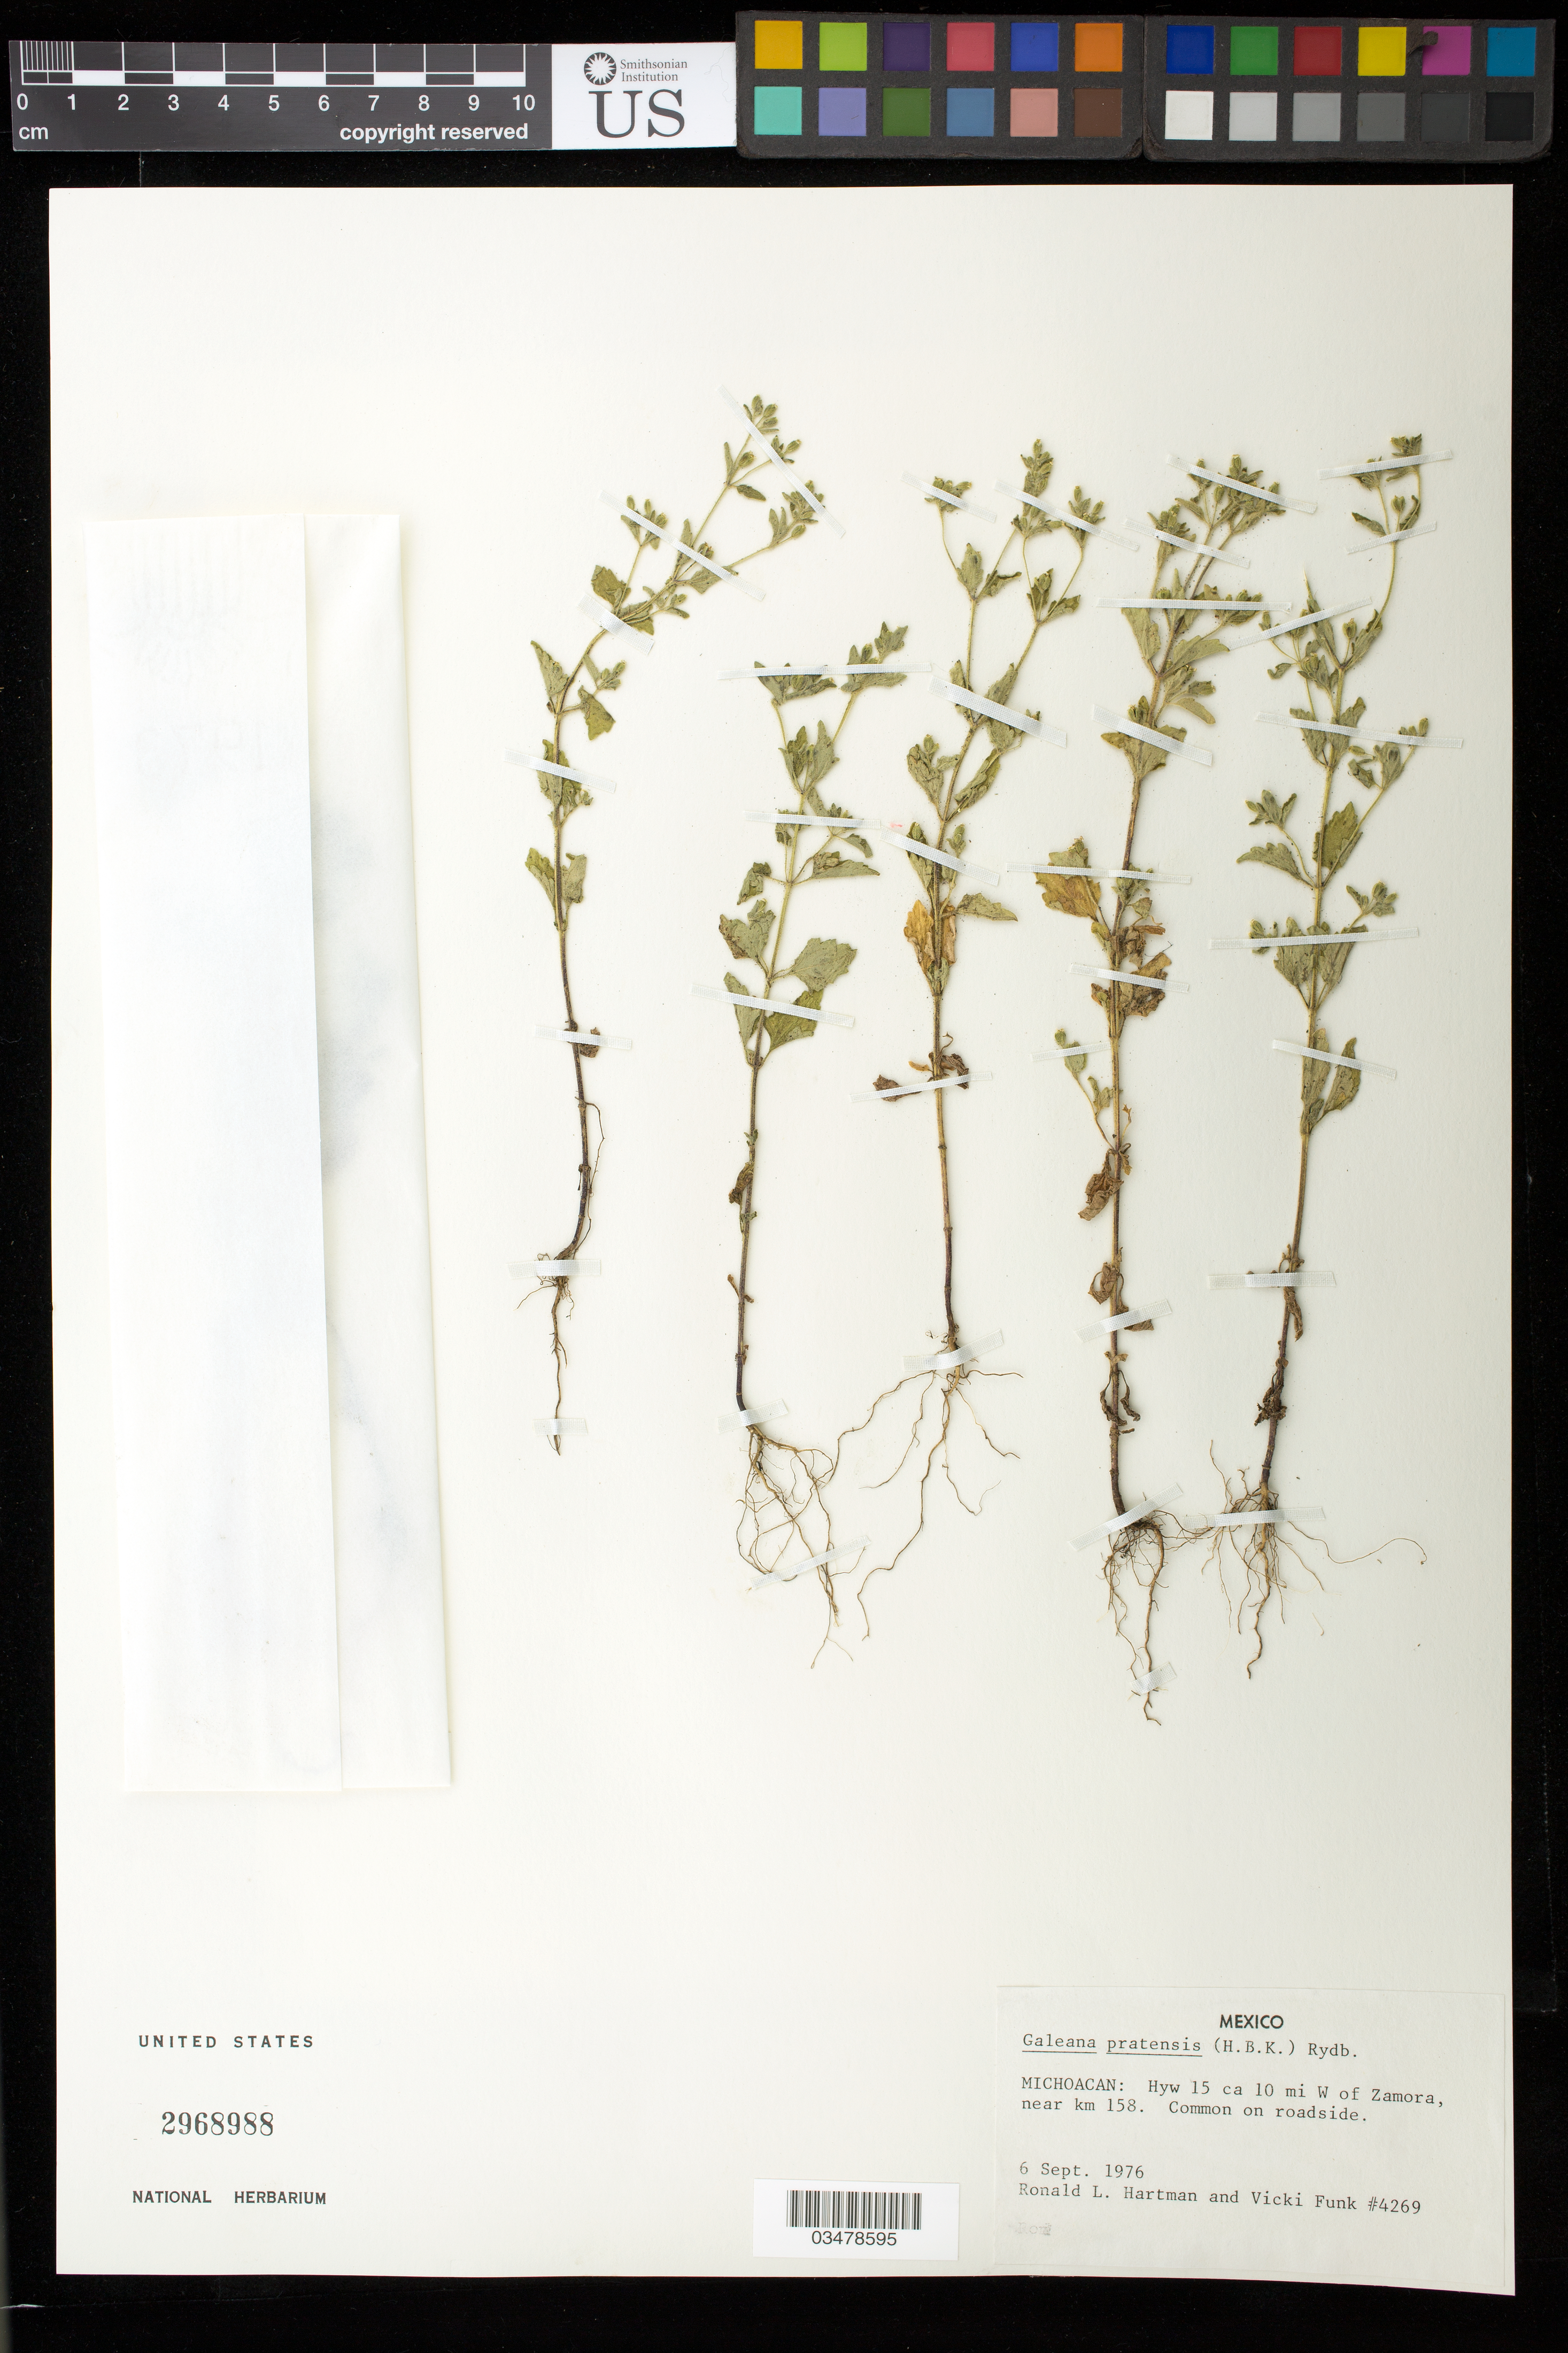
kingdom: Plantae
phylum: Tracheophyta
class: Magnoliopsida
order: Asterales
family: Asteraceae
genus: Galeana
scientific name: Galeana pratensis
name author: (Kunth) Rydb.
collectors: R. L. Hartman & V. Funk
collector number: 4269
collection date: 1976-08-25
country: Mexico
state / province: Michoacan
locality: Hwy 15, ca. 10 mi W of Zamora, near km 158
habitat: On roadside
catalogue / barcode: US 2968988